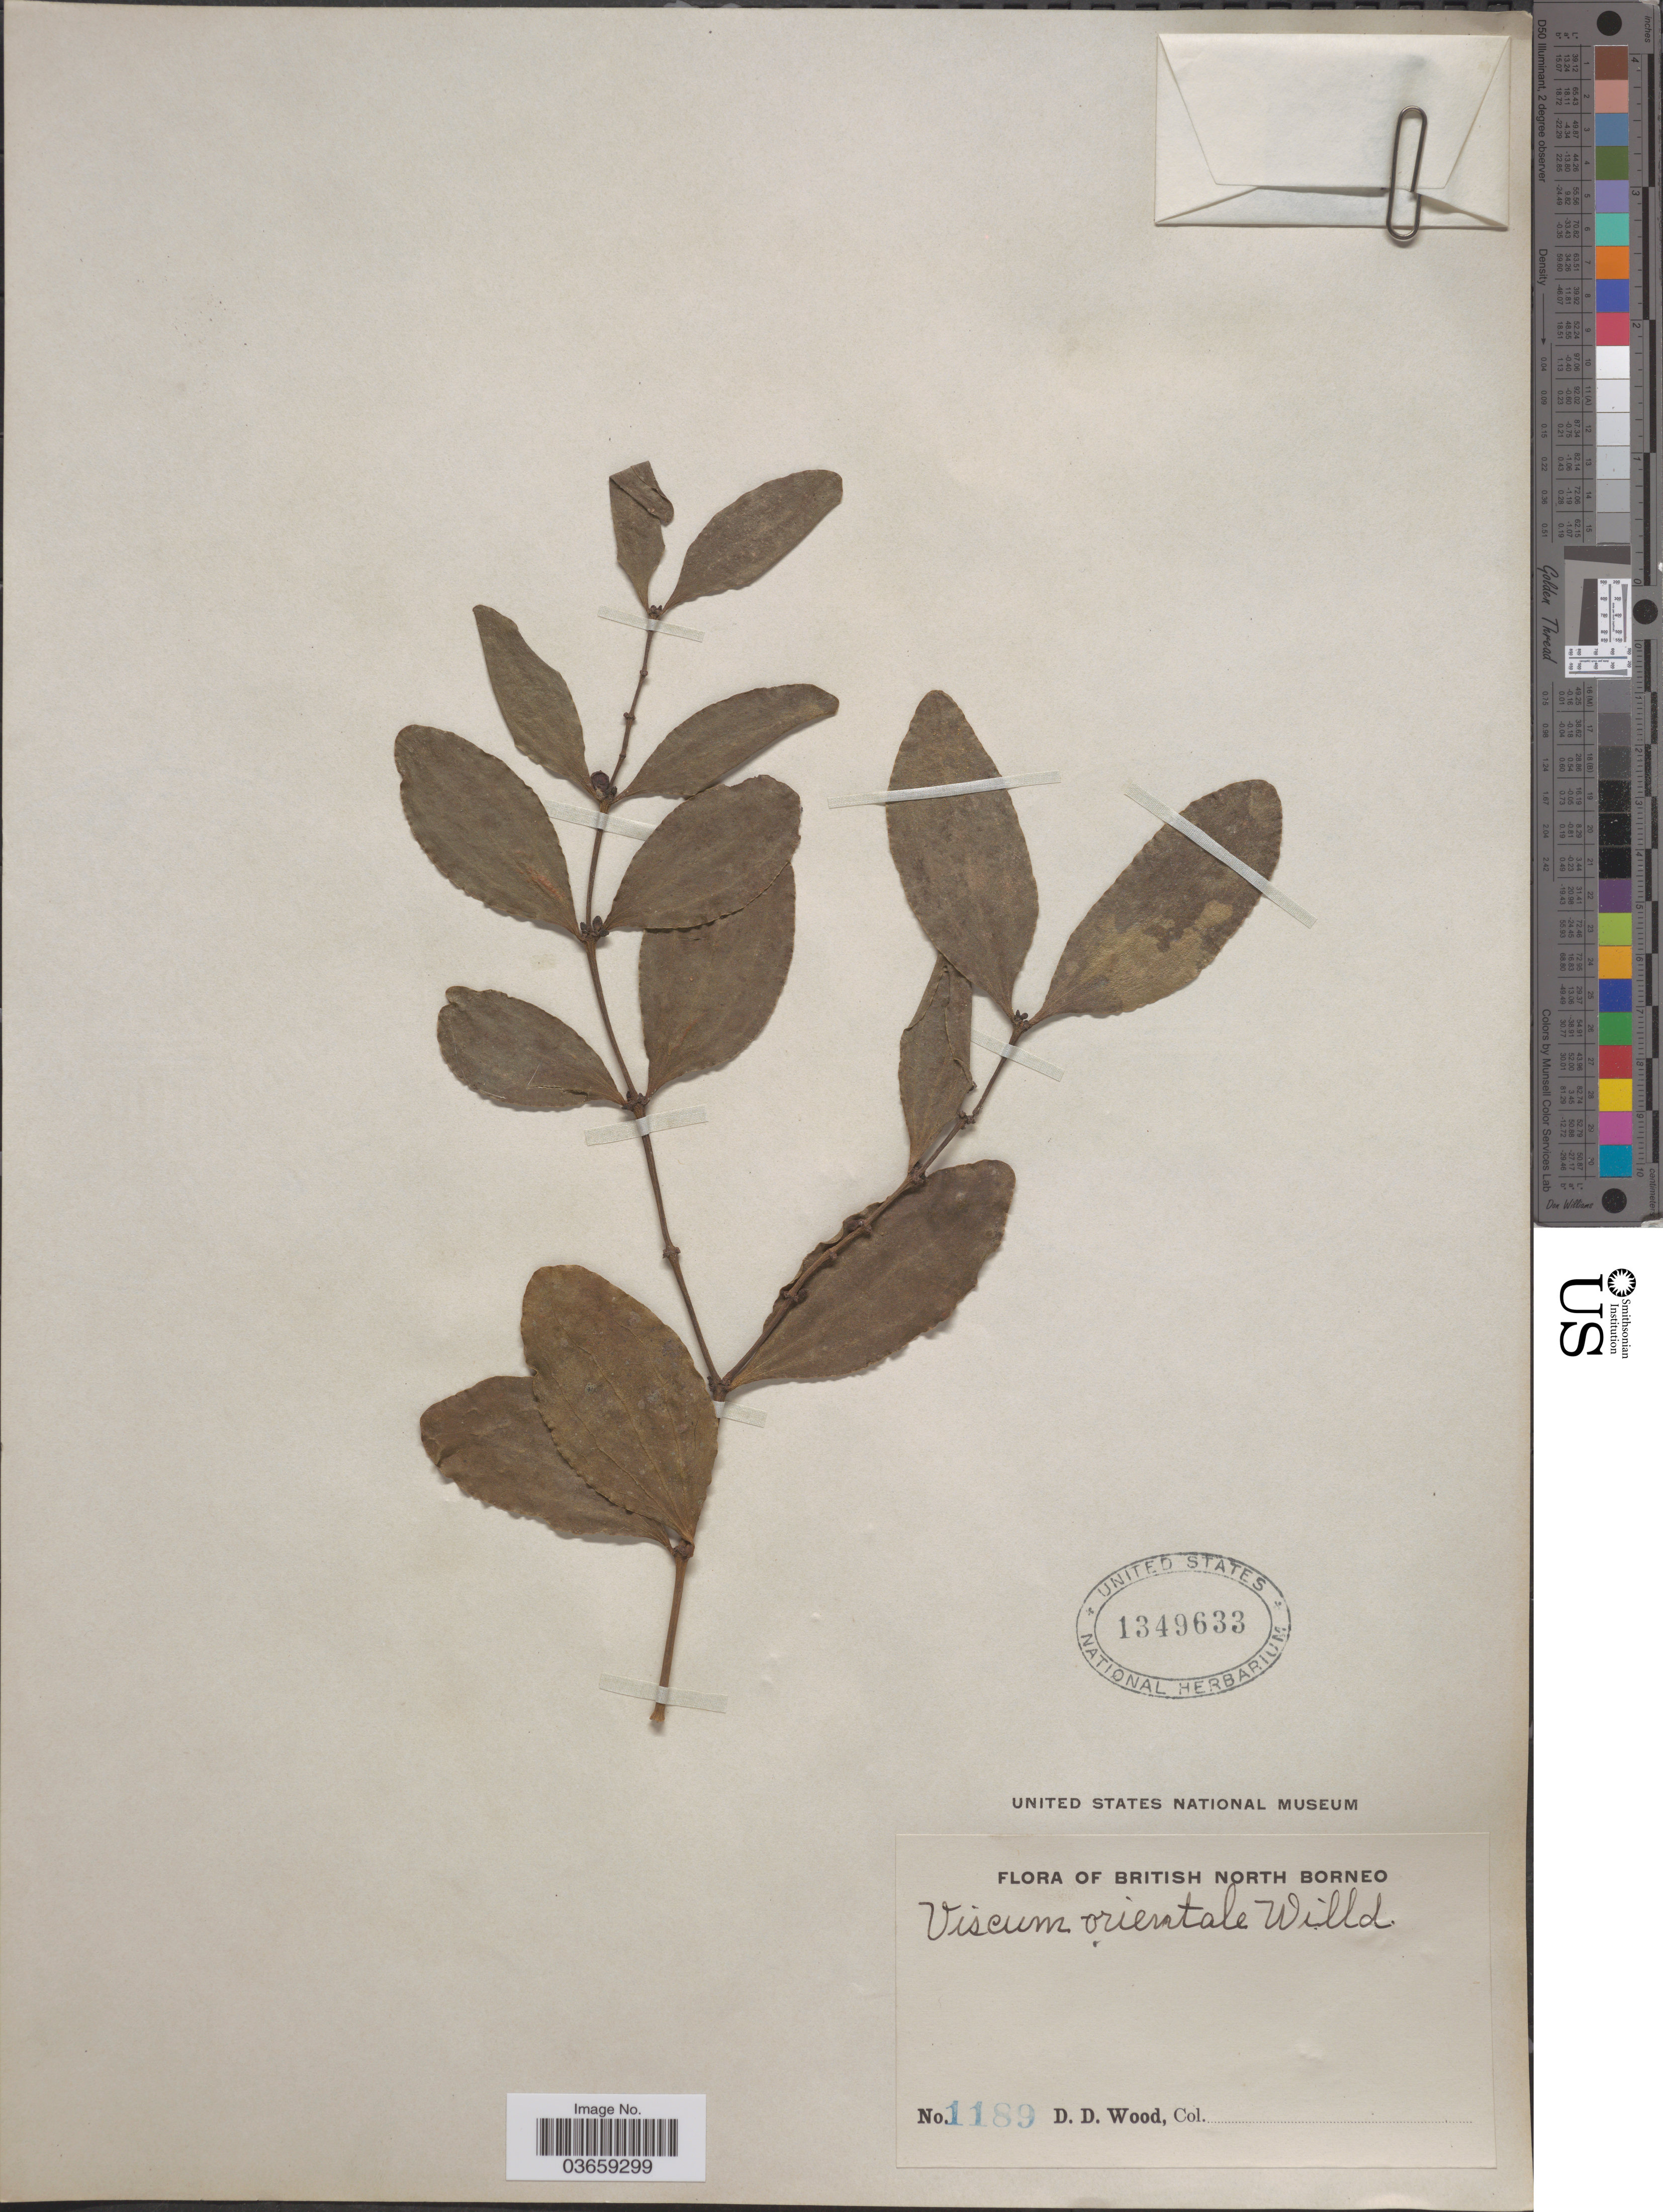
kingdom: Plantae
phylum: Tracheophyta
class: Magnoliopsida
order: Santalales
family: Viscaceae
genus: Viscum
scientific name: Viscum orientale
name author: DC.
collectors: D. Wood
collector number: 1189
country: Malaysia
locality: British North Borneo.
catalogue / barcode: US 1349633